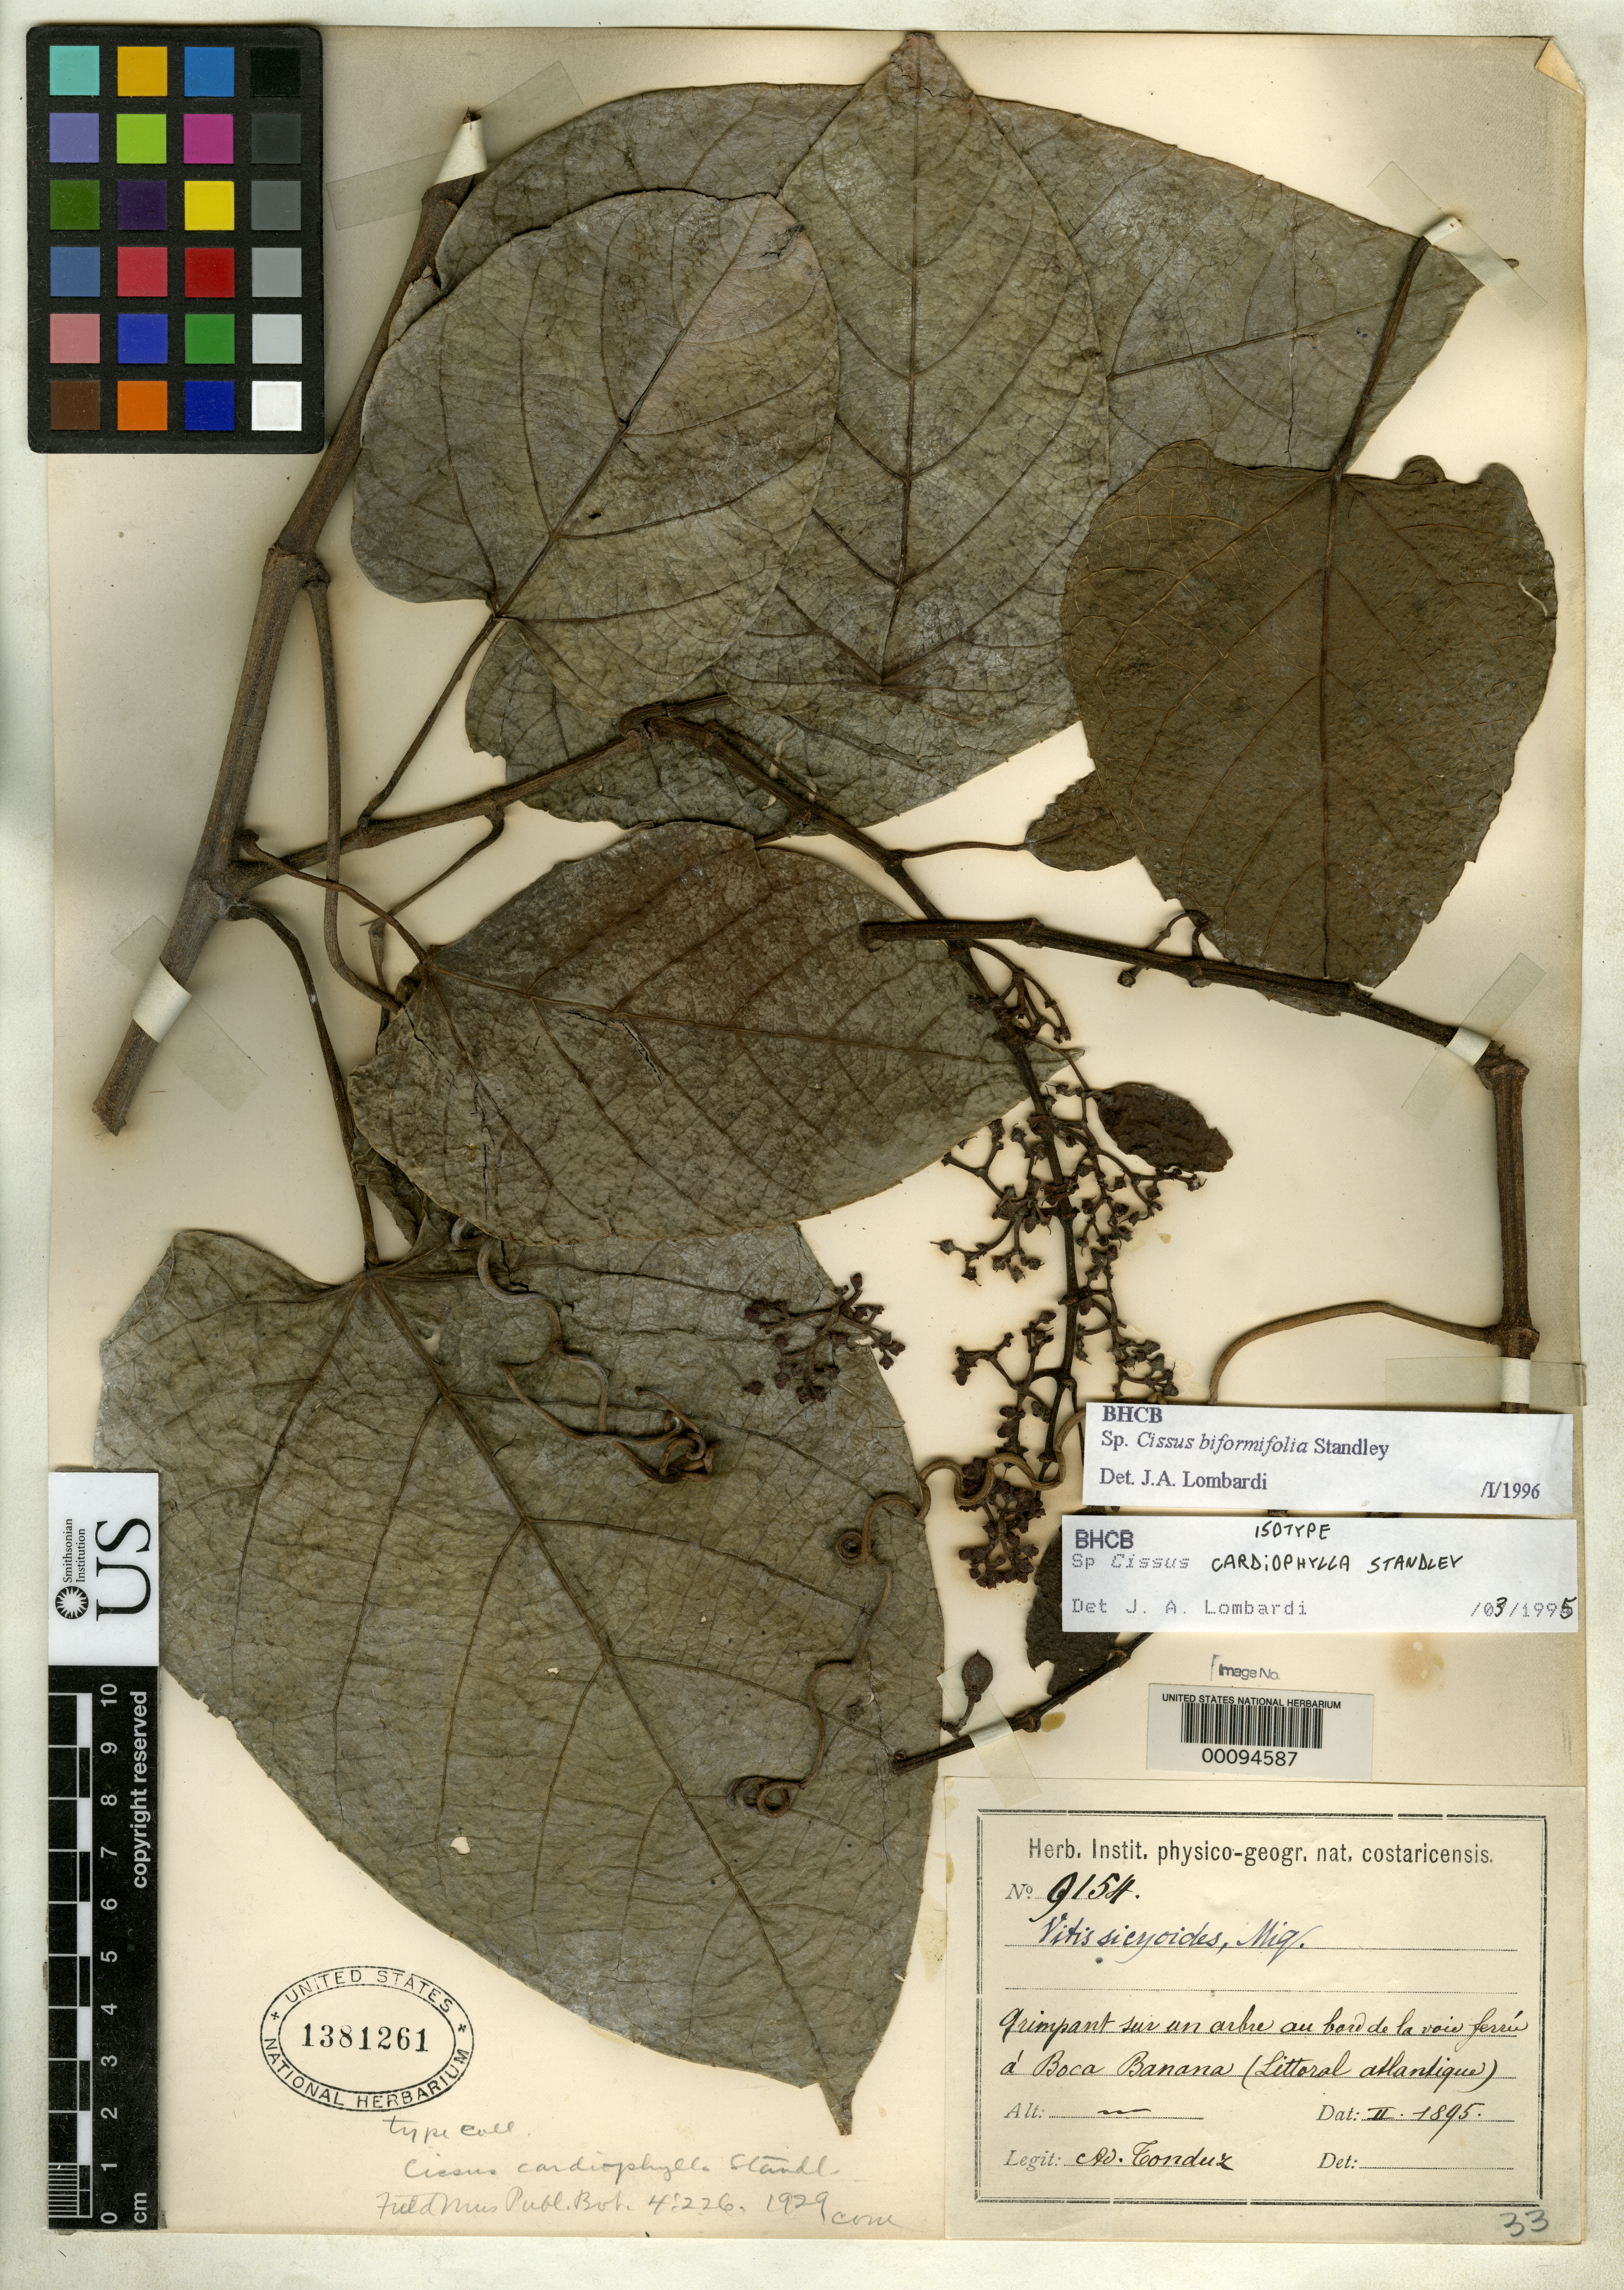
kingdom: Plantae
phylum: Tracheophyta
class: Magnoliopsida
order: Vitales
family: Vitaceae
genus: Cissus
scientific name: Cissus cardiophylla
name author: Standl.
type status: Isotype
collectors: A. Tonduz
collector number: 9154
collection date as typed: Feb 1895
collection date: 1895-02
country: Costa Rica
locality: Boca Banana, littoral Atlantique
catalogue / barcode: US 1381261